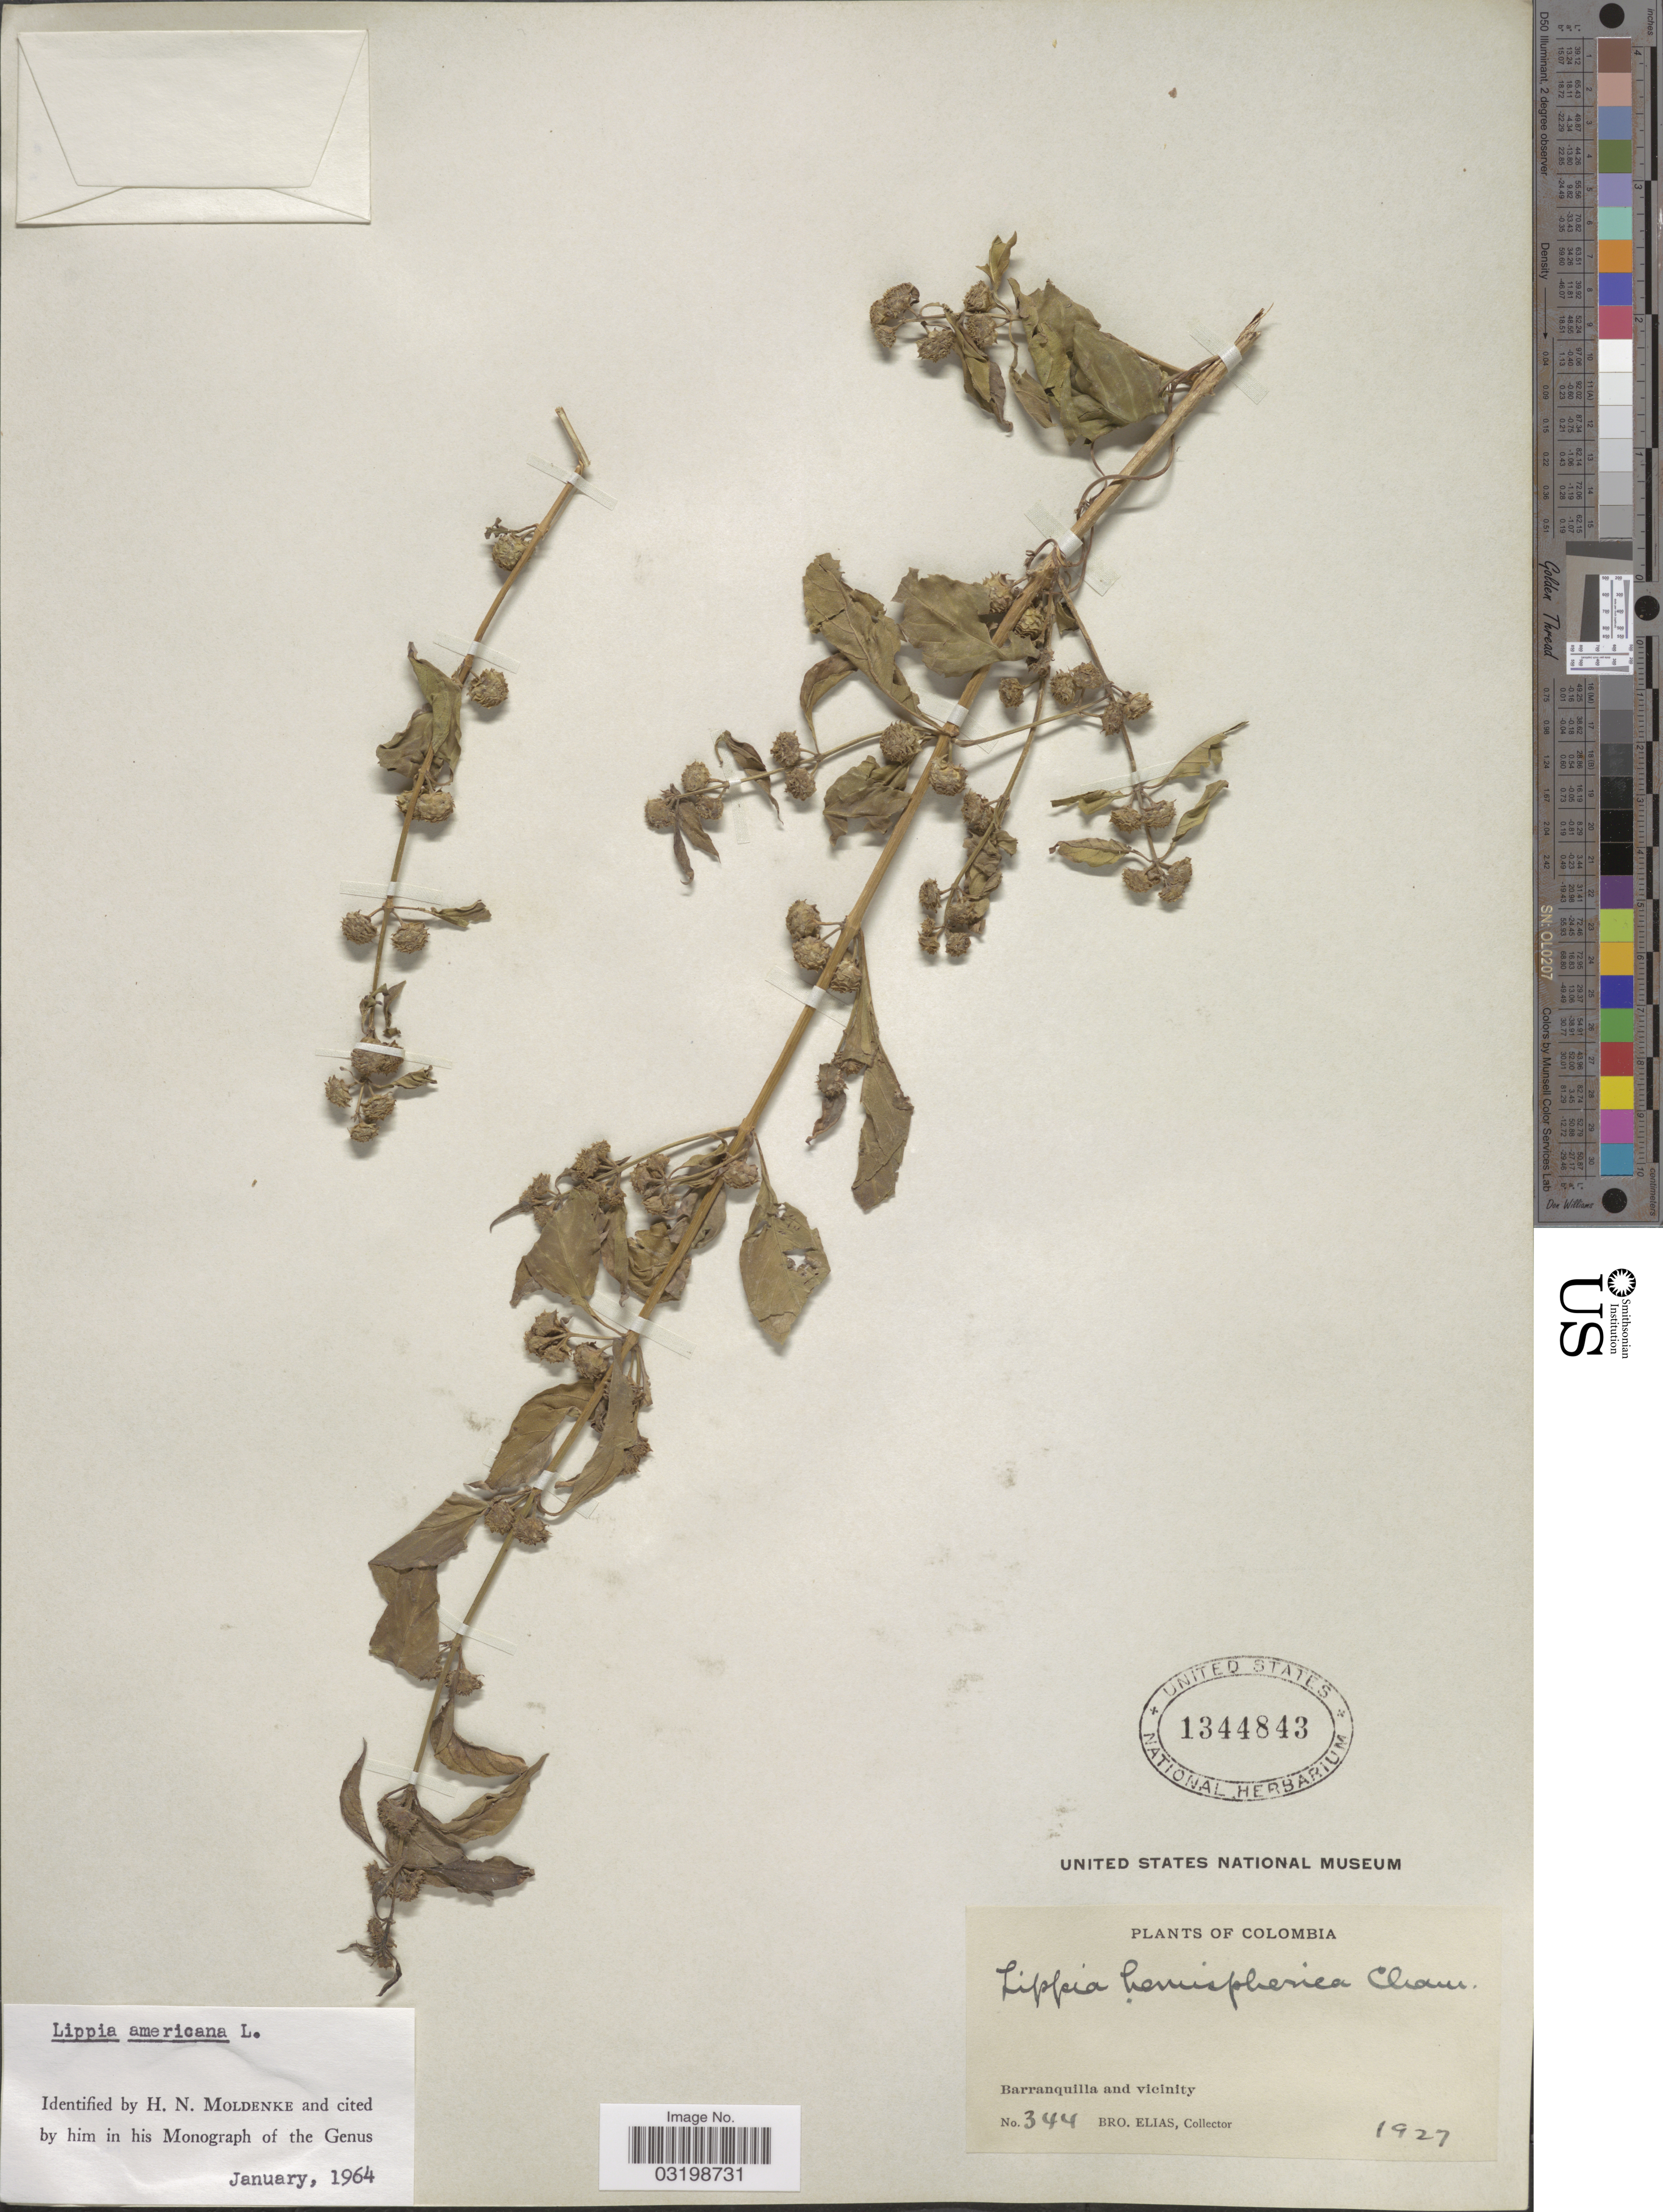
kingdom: Plantae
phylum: Tracheophyta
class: Magnoliopsida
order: Lamiales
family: Verbenaceae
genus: Lippia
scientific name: Lippia americana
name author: L.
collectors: Bro. Elias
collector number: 344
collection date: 1927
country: Colombia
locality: Barranquilla and vicinity.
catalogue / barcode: US 1344843